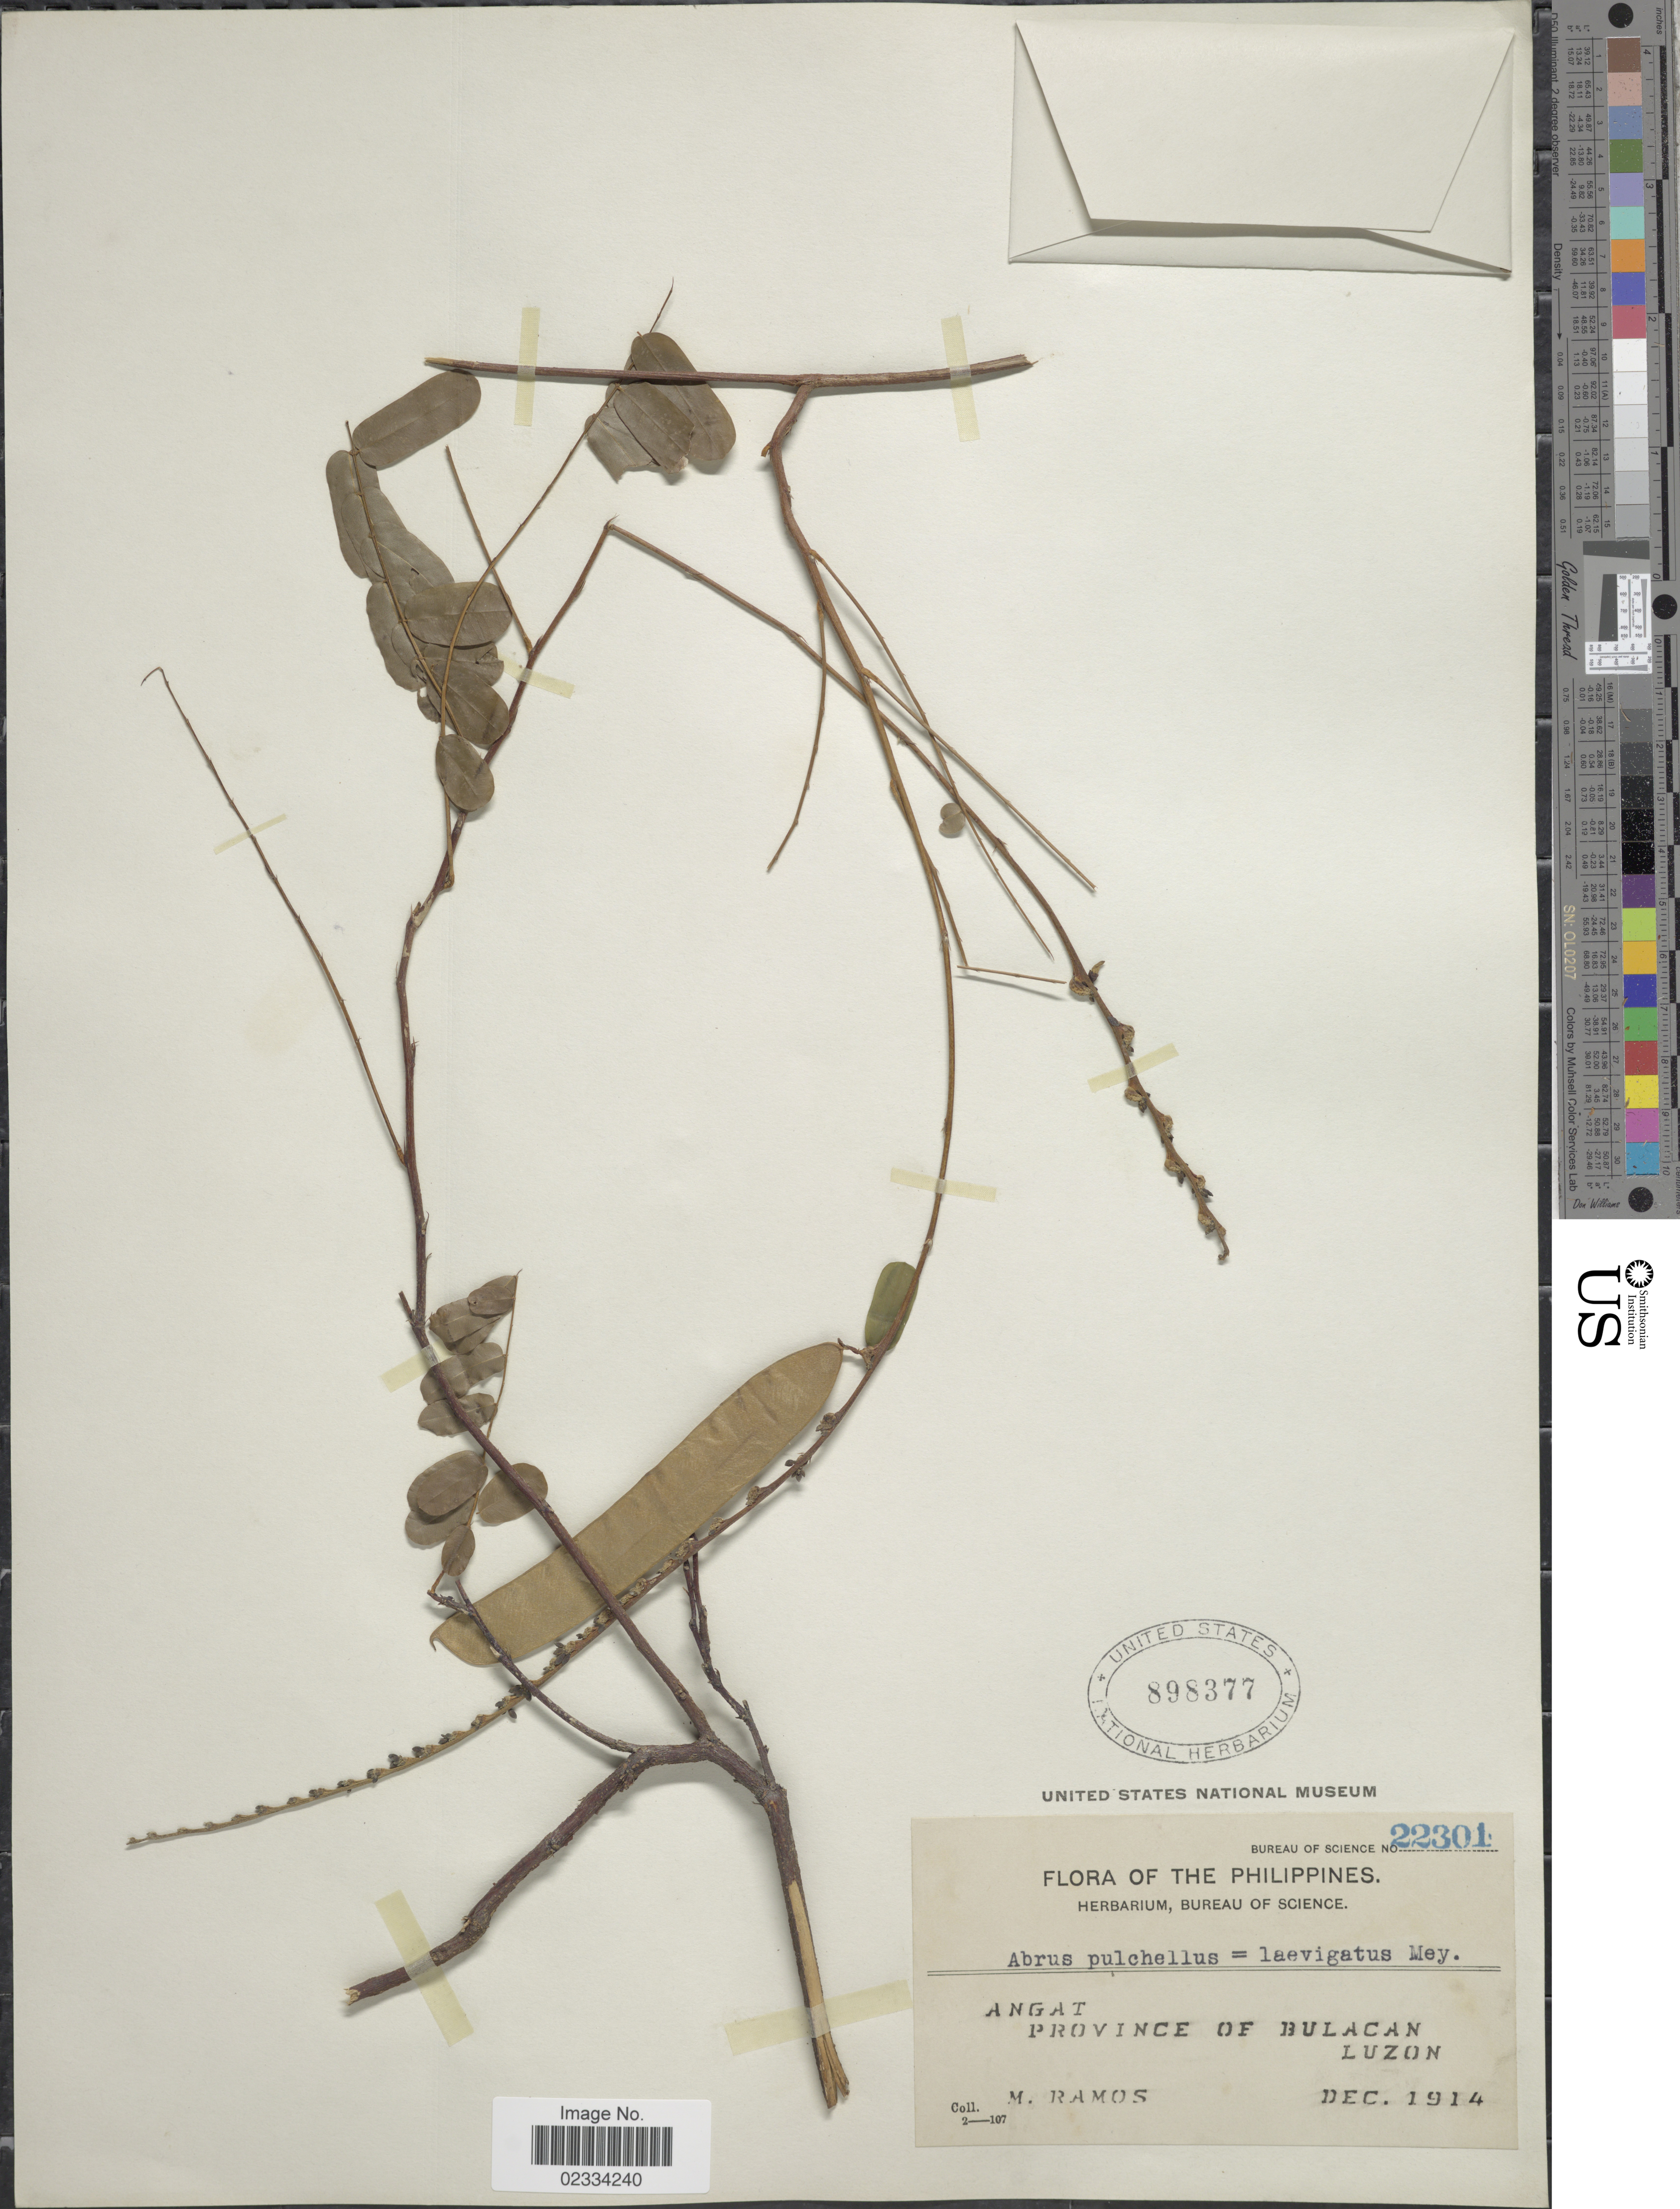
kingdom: Plantae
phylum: Tracheophyta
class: Magnoliopsida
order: Fabales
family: Fabaceae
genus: Abrus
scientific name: Abrus fruticulosus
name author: Wall. ex Wight & Arn.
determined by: Strong, Mark T., (BOT), Smithsonian Institution - National Museum of Natural History (UNITED STATES)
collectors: M. Ramos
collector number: Bureau of Science 22301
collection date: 1914-12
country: Philippines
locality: Angat. province of Bulacan, Luzon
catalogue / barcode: US 898377